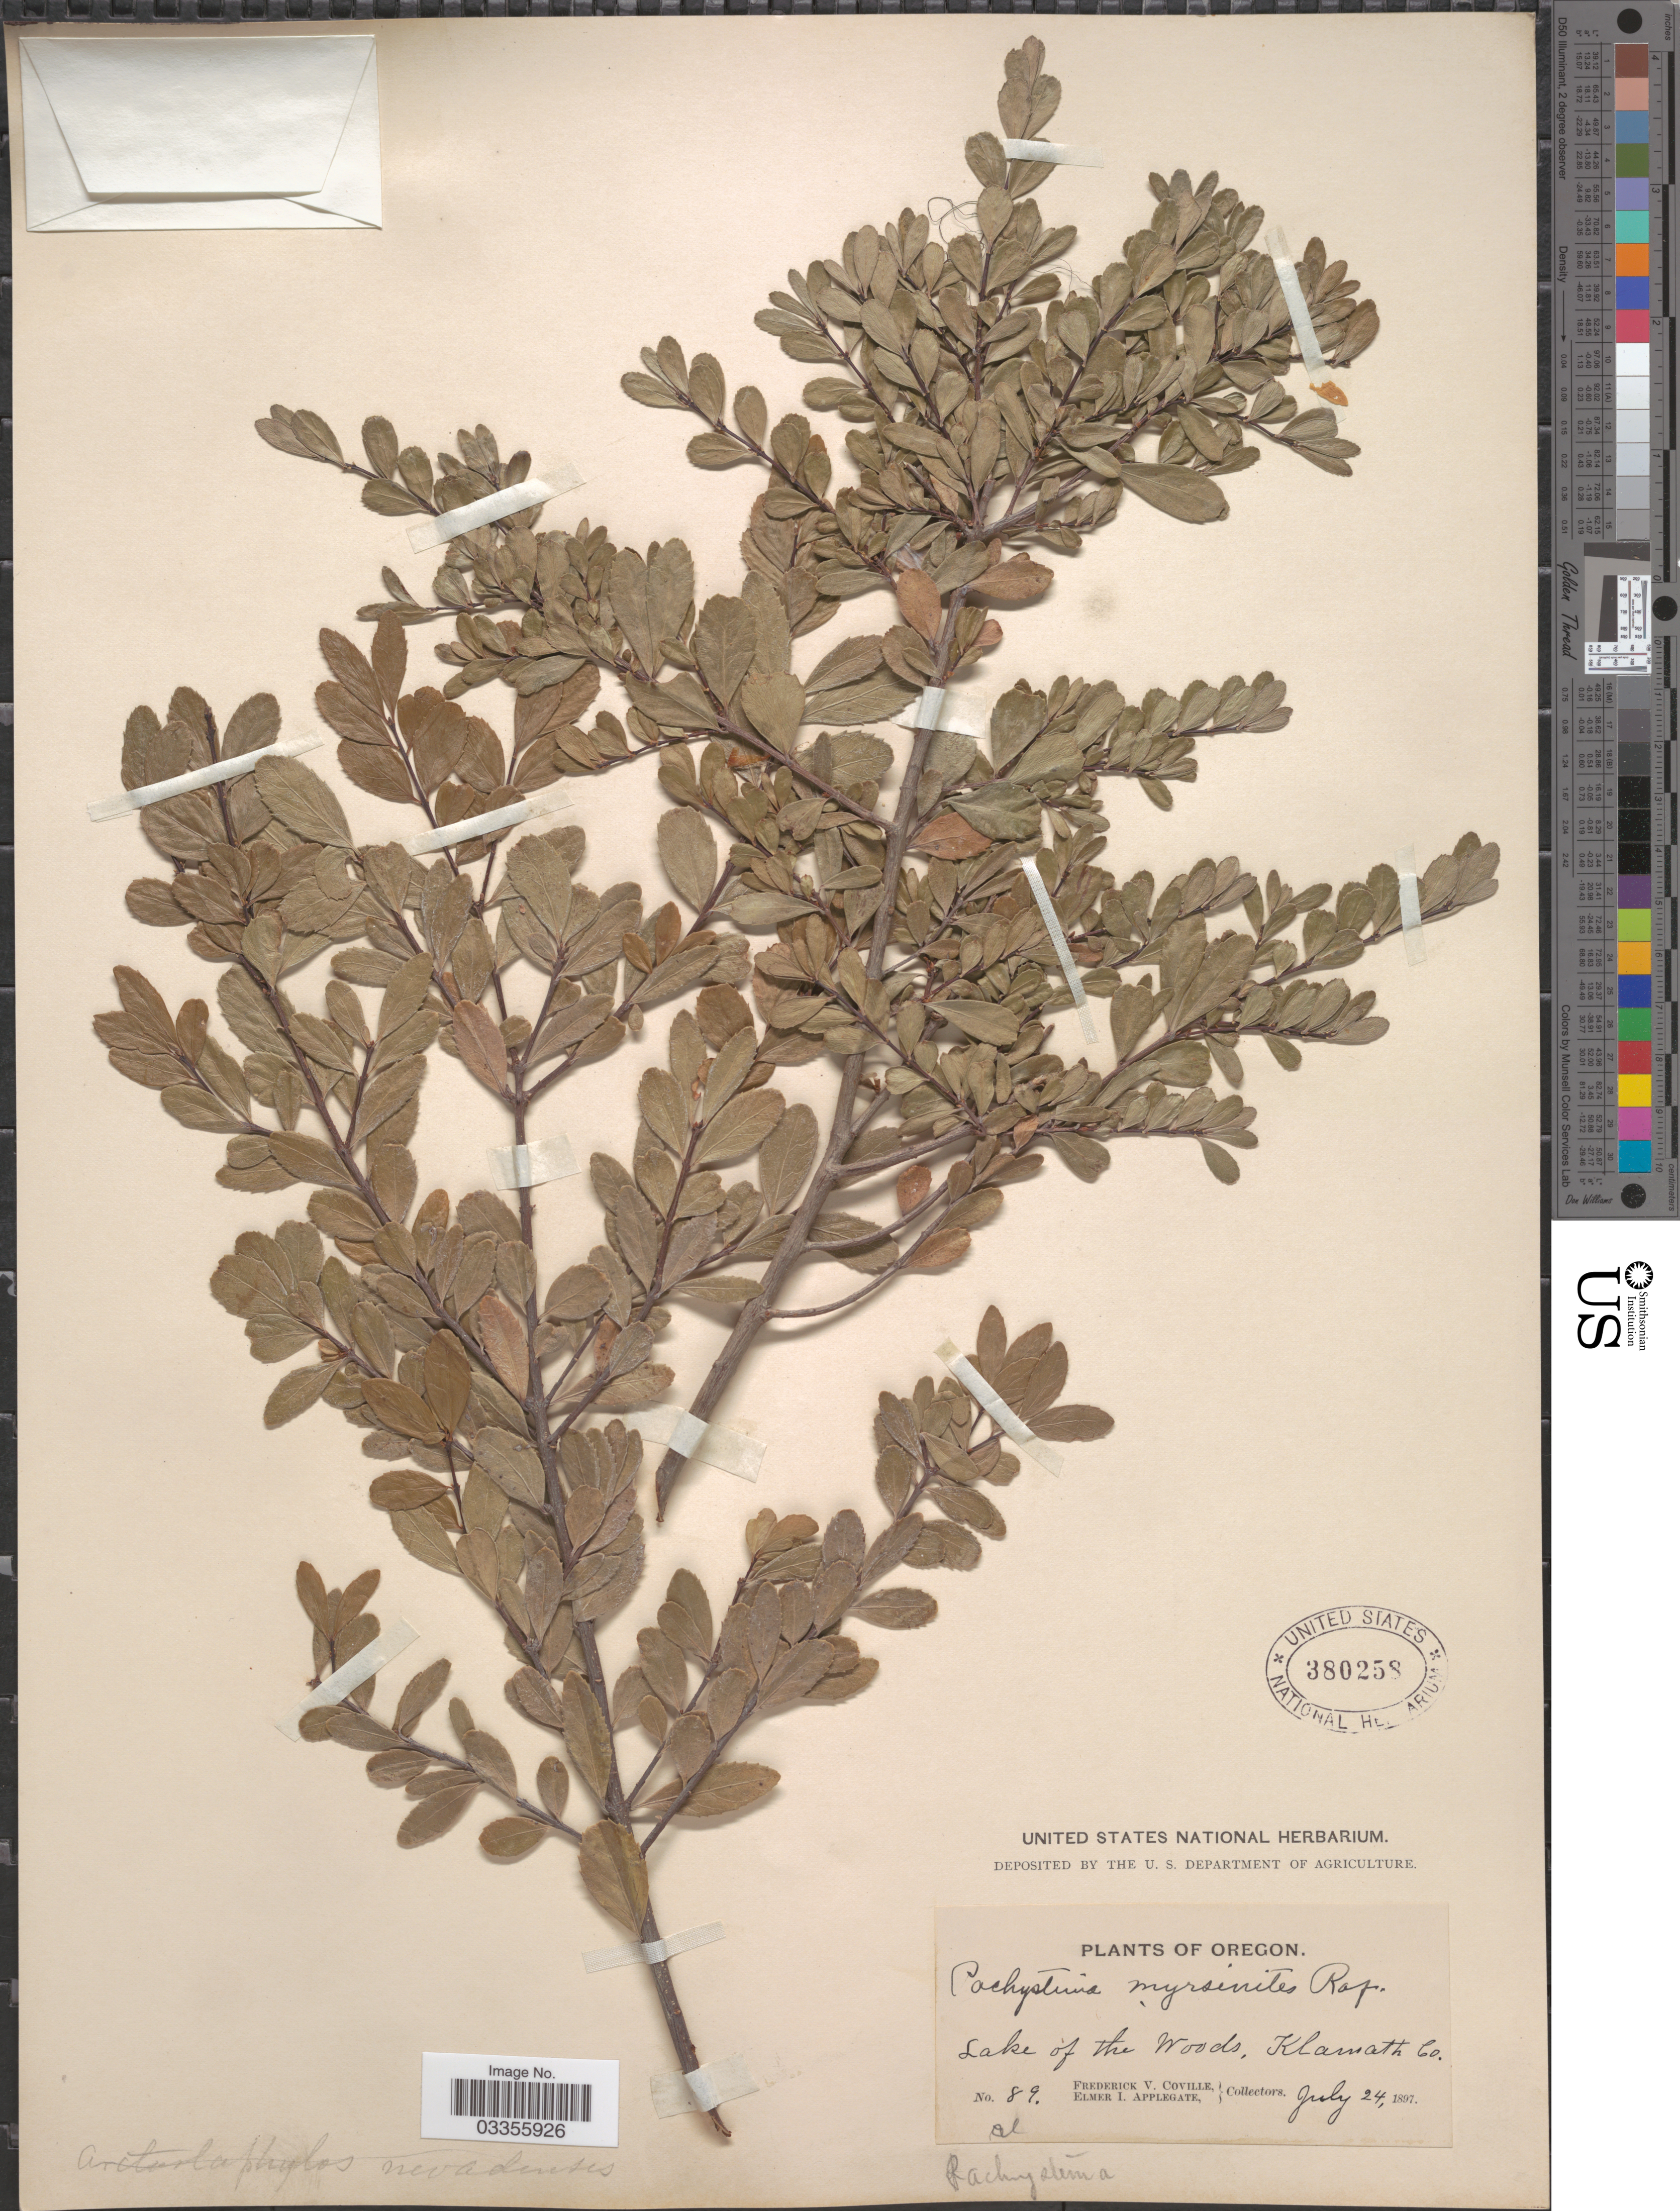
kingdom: Plantae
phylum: Tracheophyta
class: Magnoliopsida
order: Celastrales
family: Celastraceae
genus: Paxistima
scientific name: Paxistima myrsinites subsp. myrsinites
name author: (Pursh) Raf.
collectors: F. V. Coville & E. I. Applegate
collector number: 89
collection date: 1897-07-24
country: United States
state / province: Oregon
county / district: Klamath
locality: Lake of the woods, Klamath Co.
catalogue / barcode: US 380258